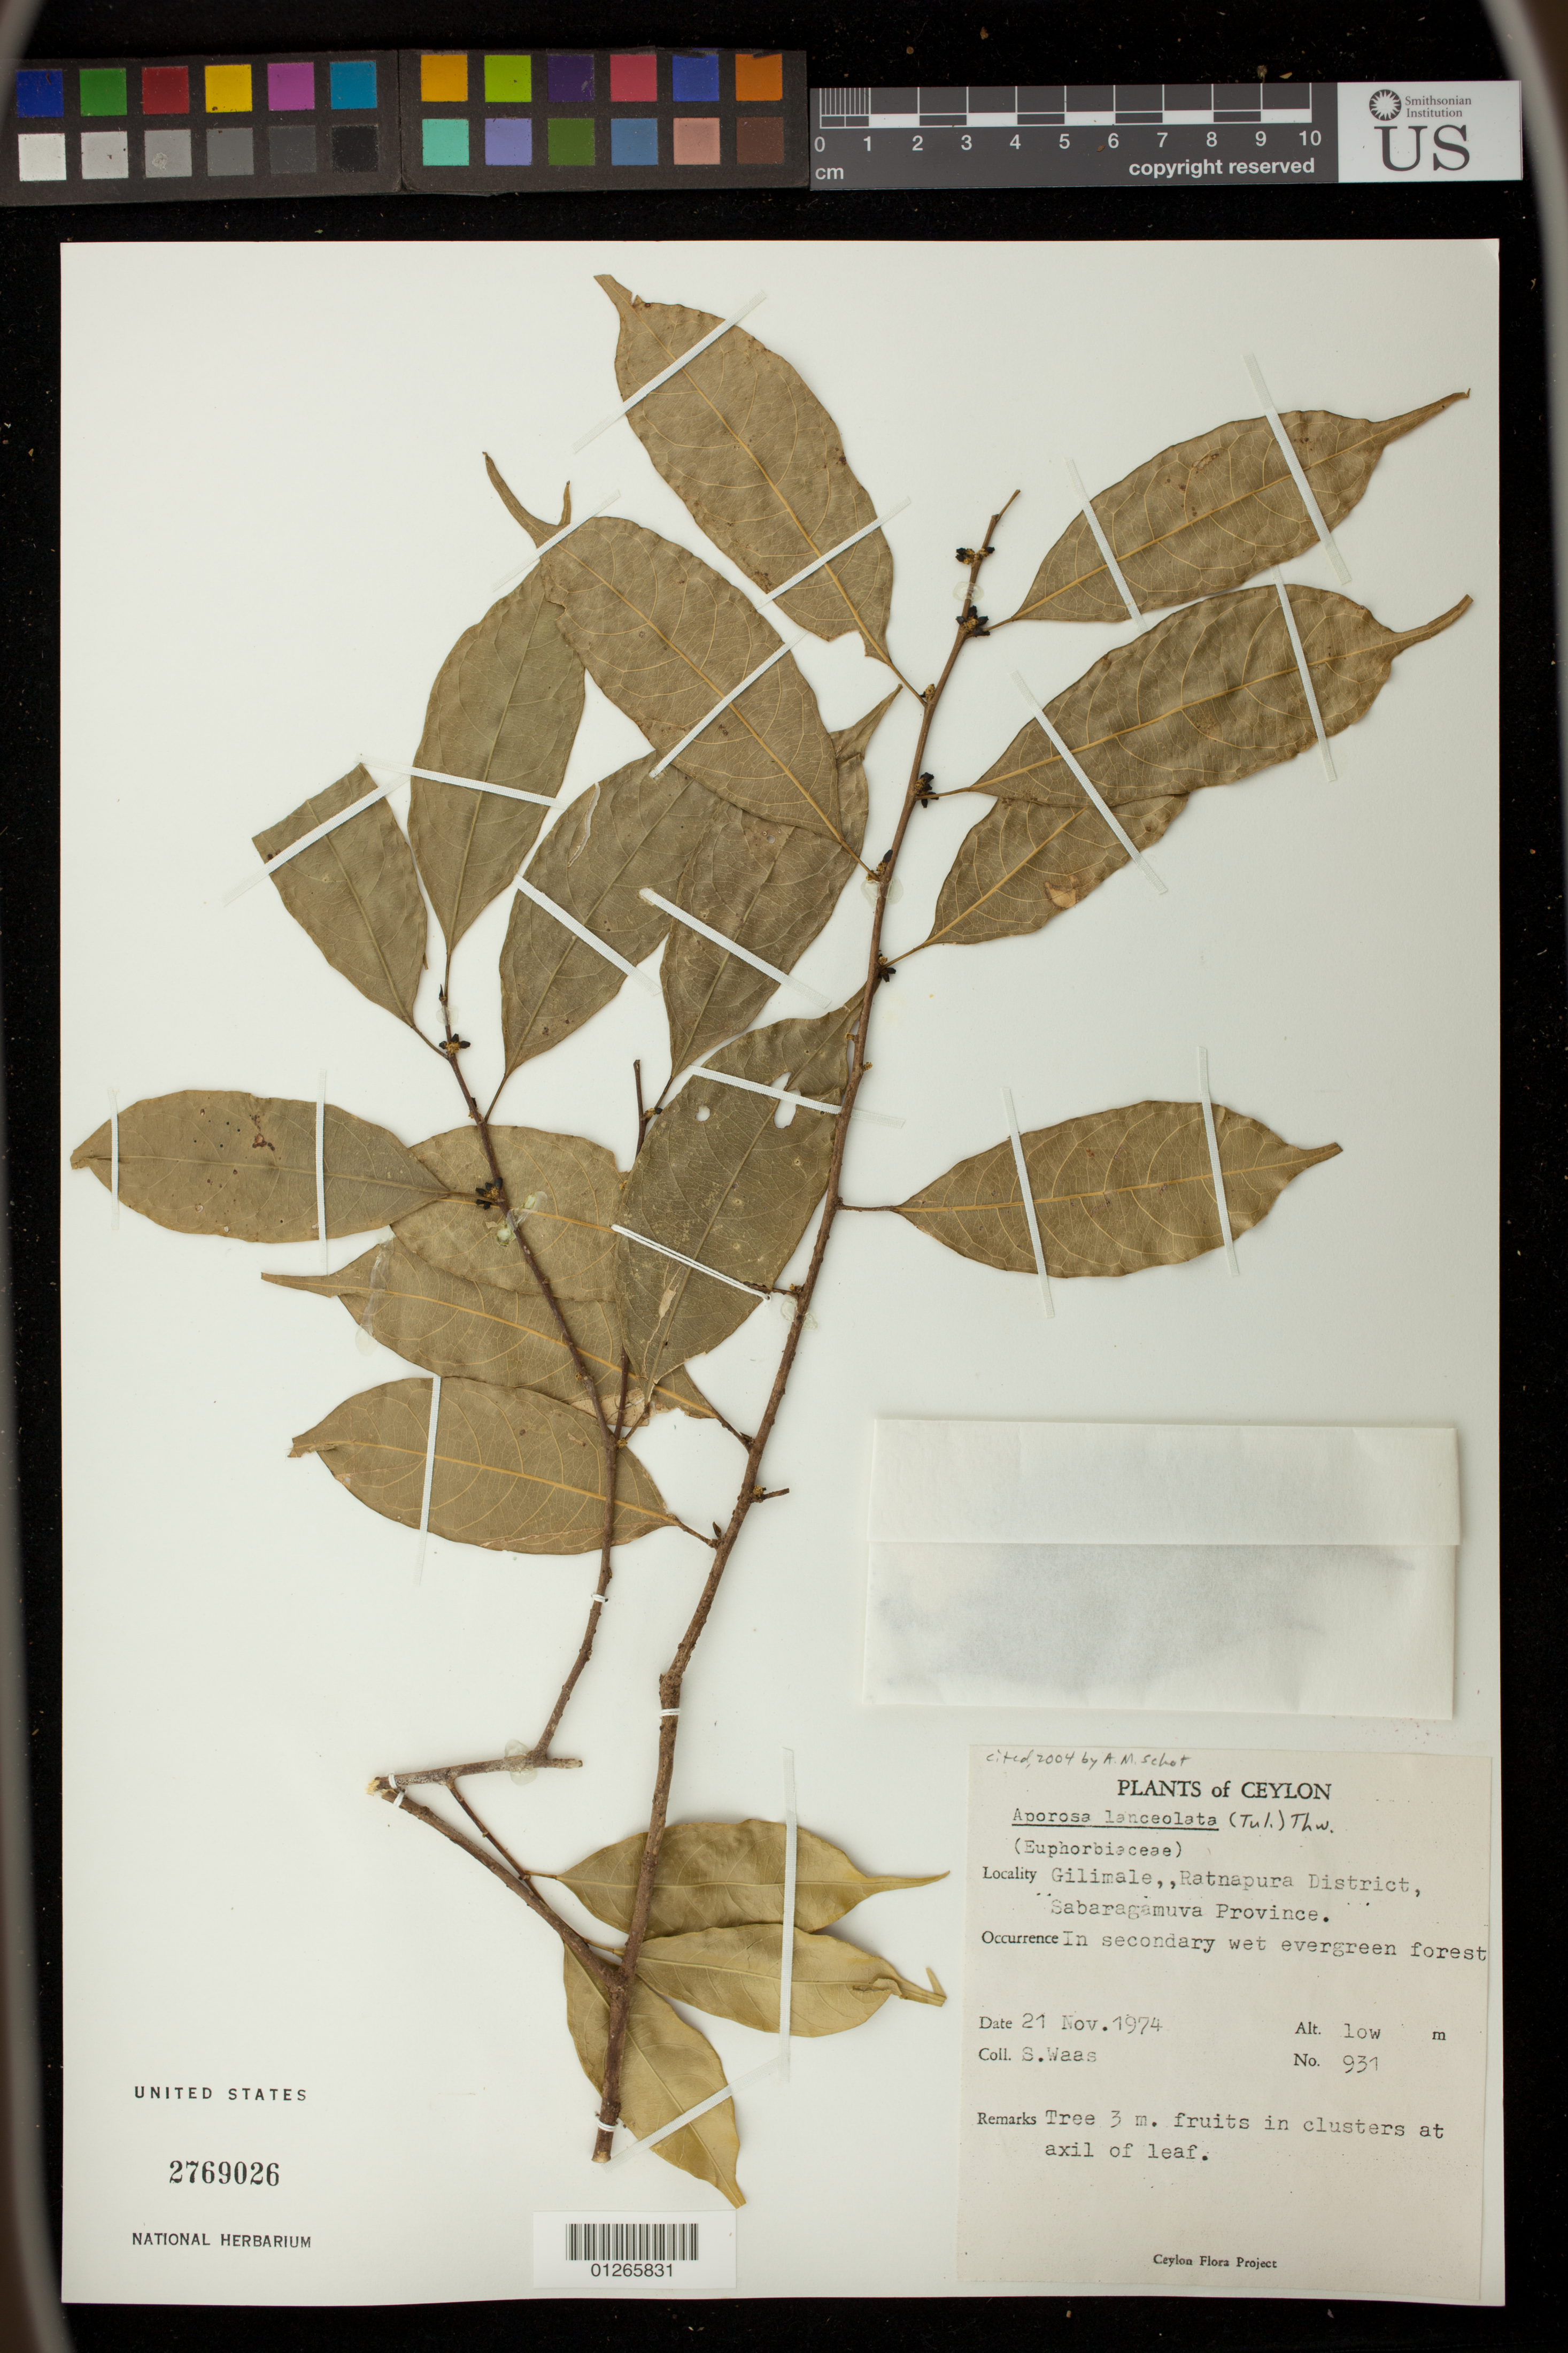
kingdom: Plantae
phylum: Tracheophyta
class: Magnoliopsida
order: Malpighiales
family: Phyllanthaceae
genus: Aporosa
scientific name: Aporosa lanceolata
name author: Müll. Arg.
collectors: S. Waas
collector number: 931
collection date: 1974-11-21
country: Sri Lanka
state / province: Sabaragamuwa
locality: Gilimale, Ratnapura District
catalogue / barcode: US 2769026